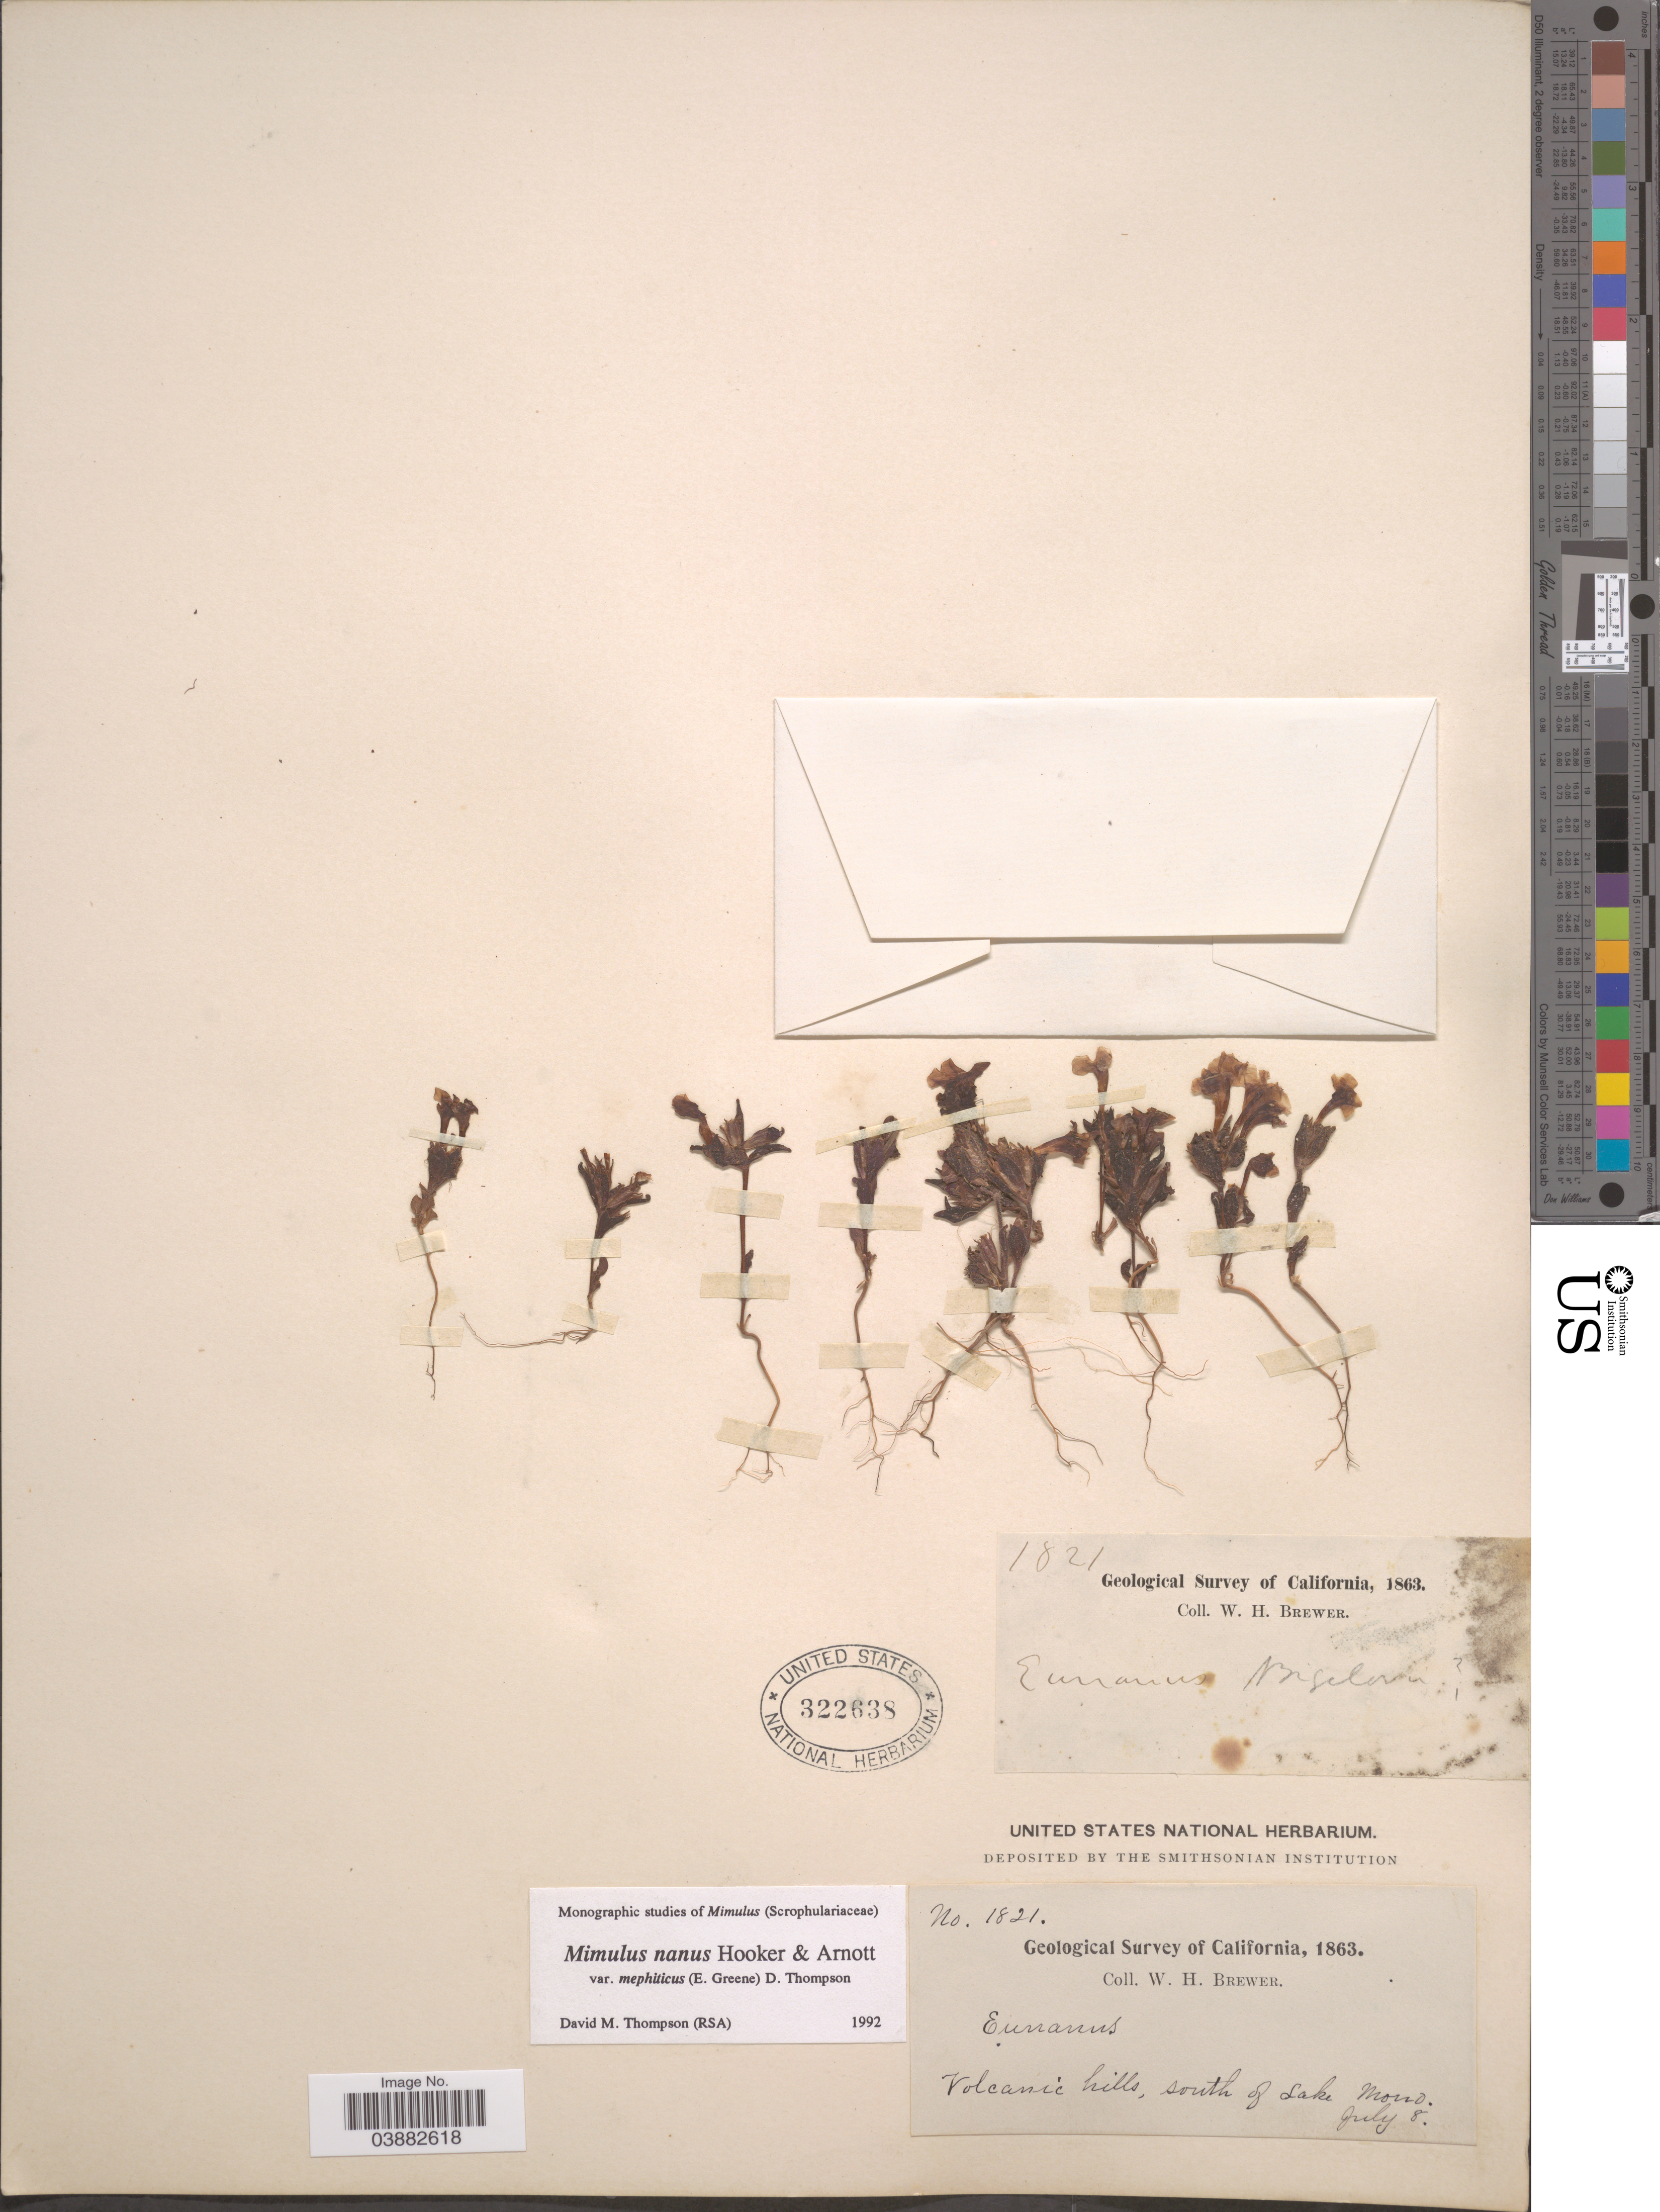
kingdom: Plantae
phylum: Tracheophyta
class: Magnoliopsida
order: Lamiales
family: Phrymaceae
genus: Mimulus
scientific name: Mimulus nanus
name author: Hook. & Arn.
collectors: W. H. Brewer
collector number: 1821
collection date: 1863-07-08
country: United States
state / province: California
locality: Volcanic hills, south of Lake Mono.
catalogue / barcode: US 322638